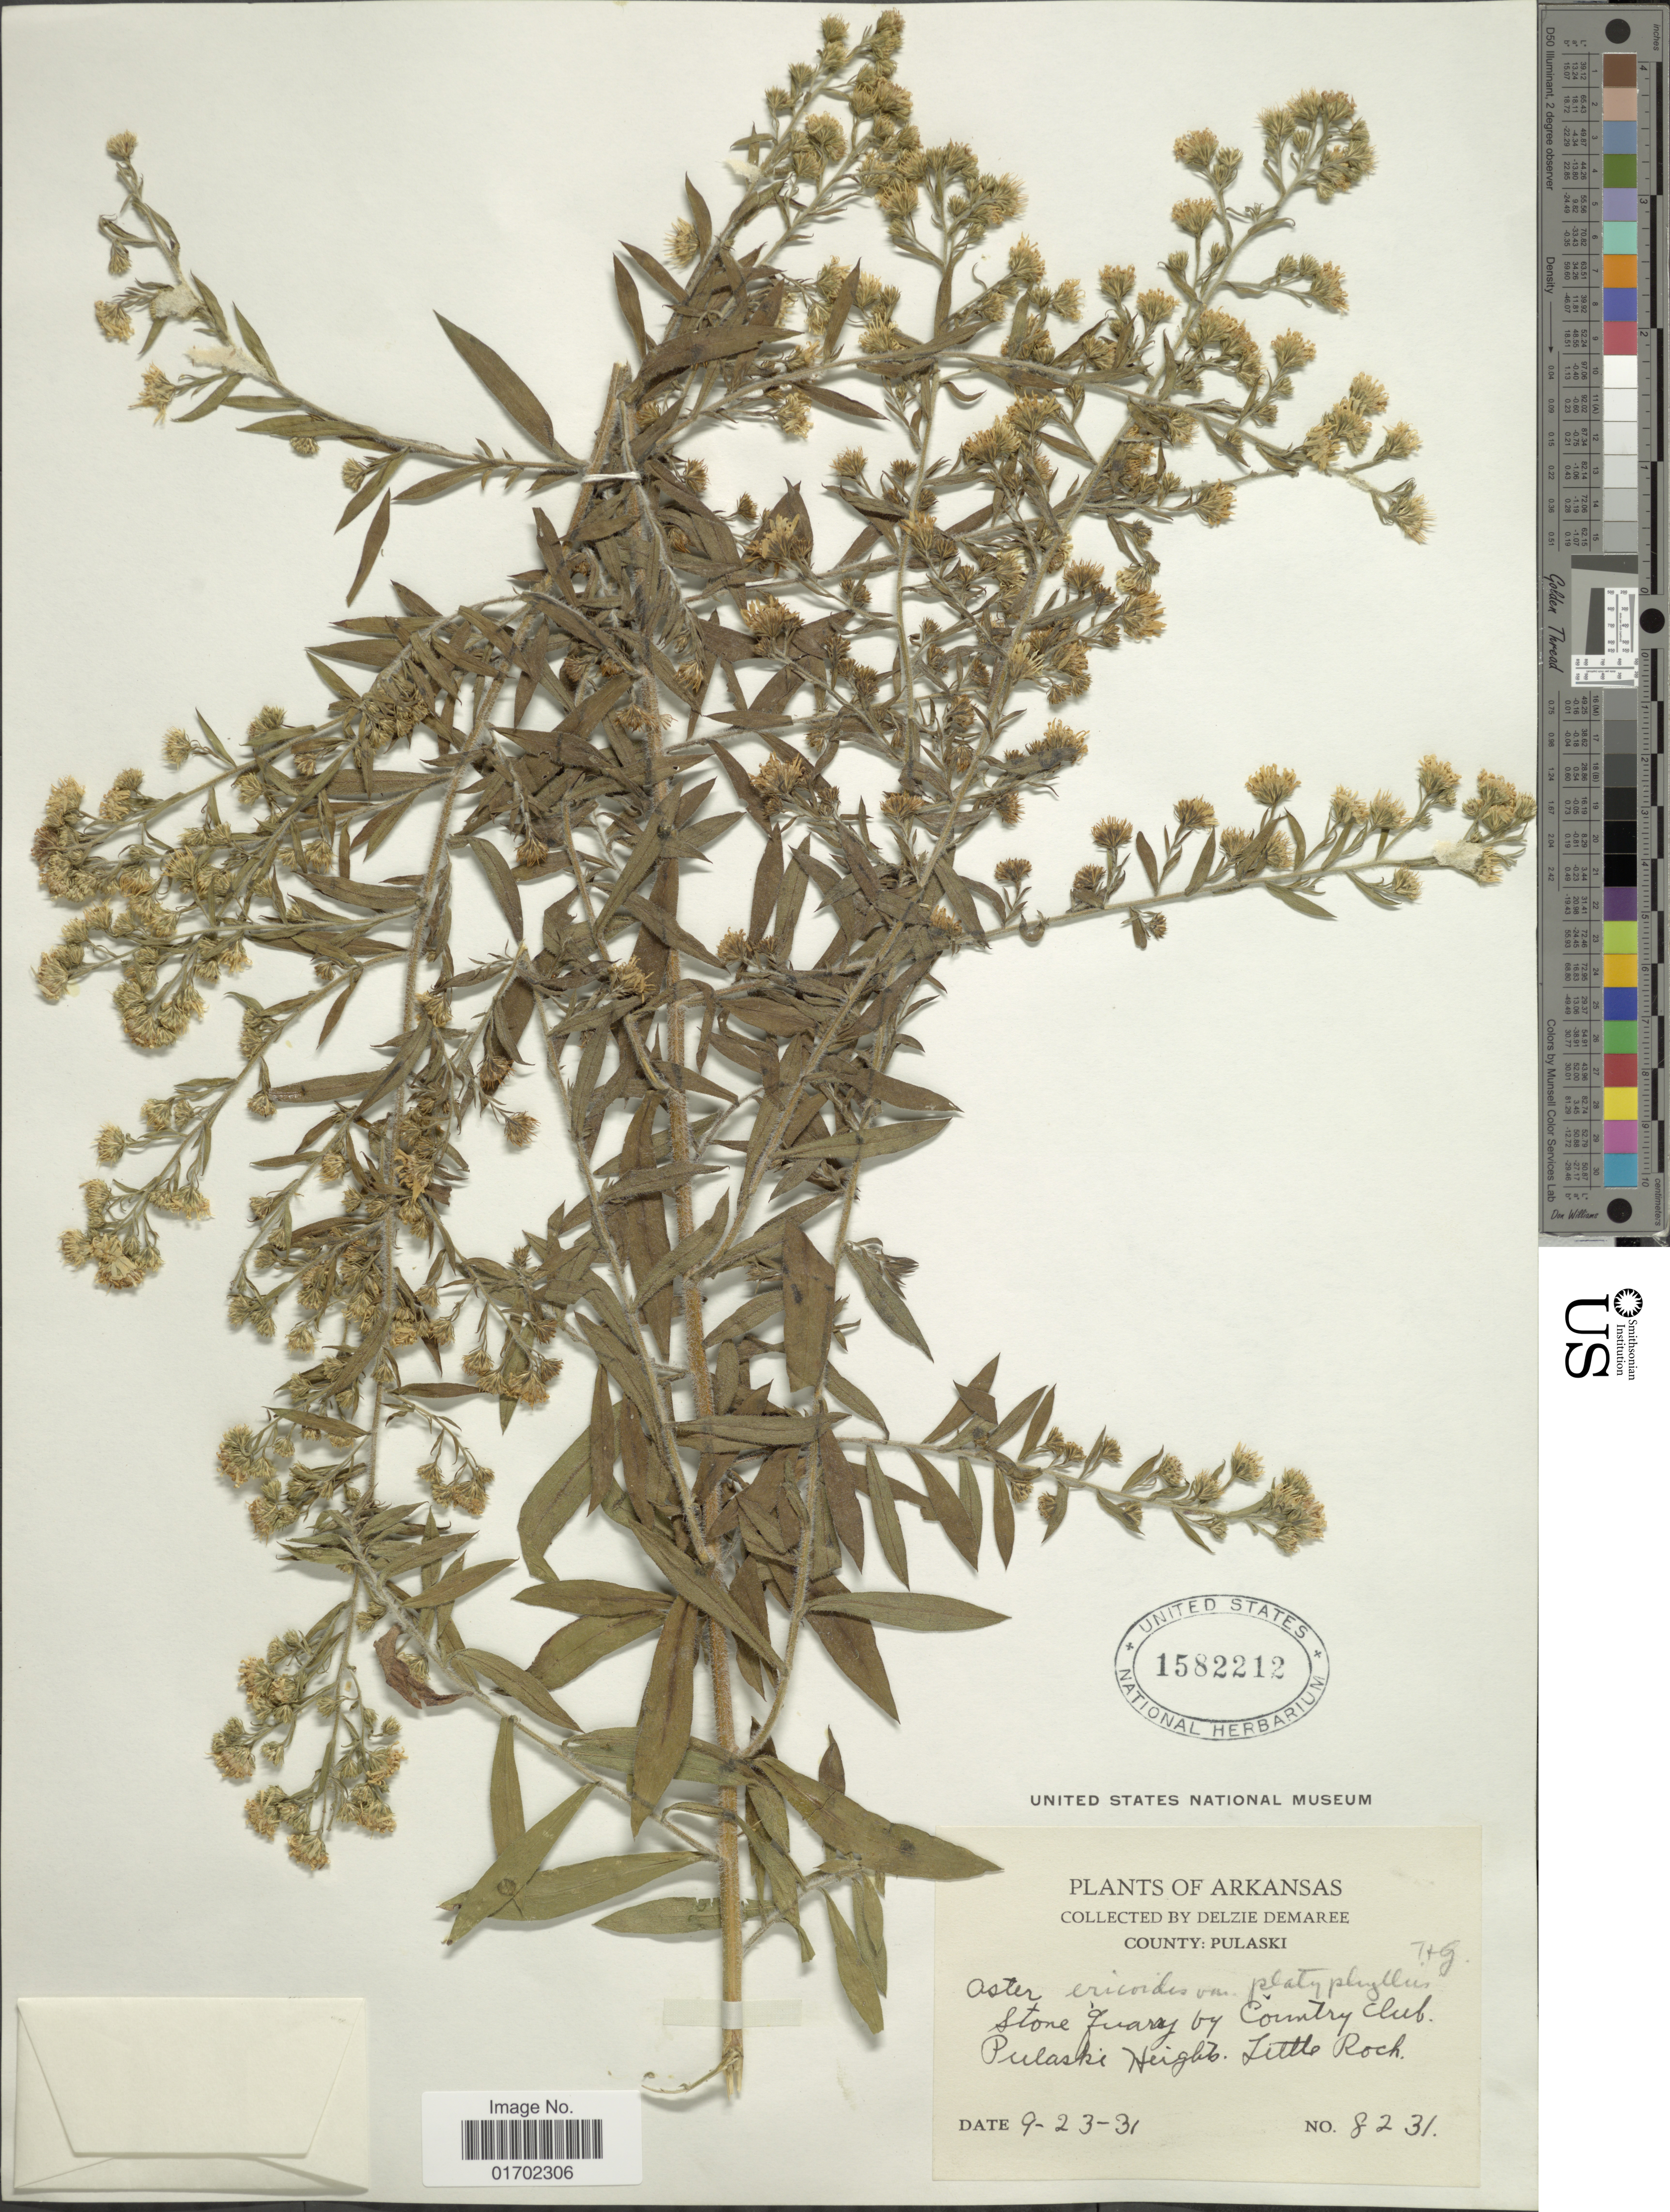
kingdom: Plantae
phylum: Tracheophyta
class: Magnoliopsida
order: Asterales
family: Asteraceae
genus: Symphyotrichum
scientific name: Symphyotrichum pilosum var. pilosum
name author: (Willd.) G.L. Nesom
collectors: D. Demaree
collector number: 8231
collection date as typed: Transcribed d/m/y: 23/9/31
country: United States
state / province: Arkansas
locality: County Pulaski, Stone Quarry by Country Club, Pulaski Heights, Little Rock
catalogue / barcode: US 1582212